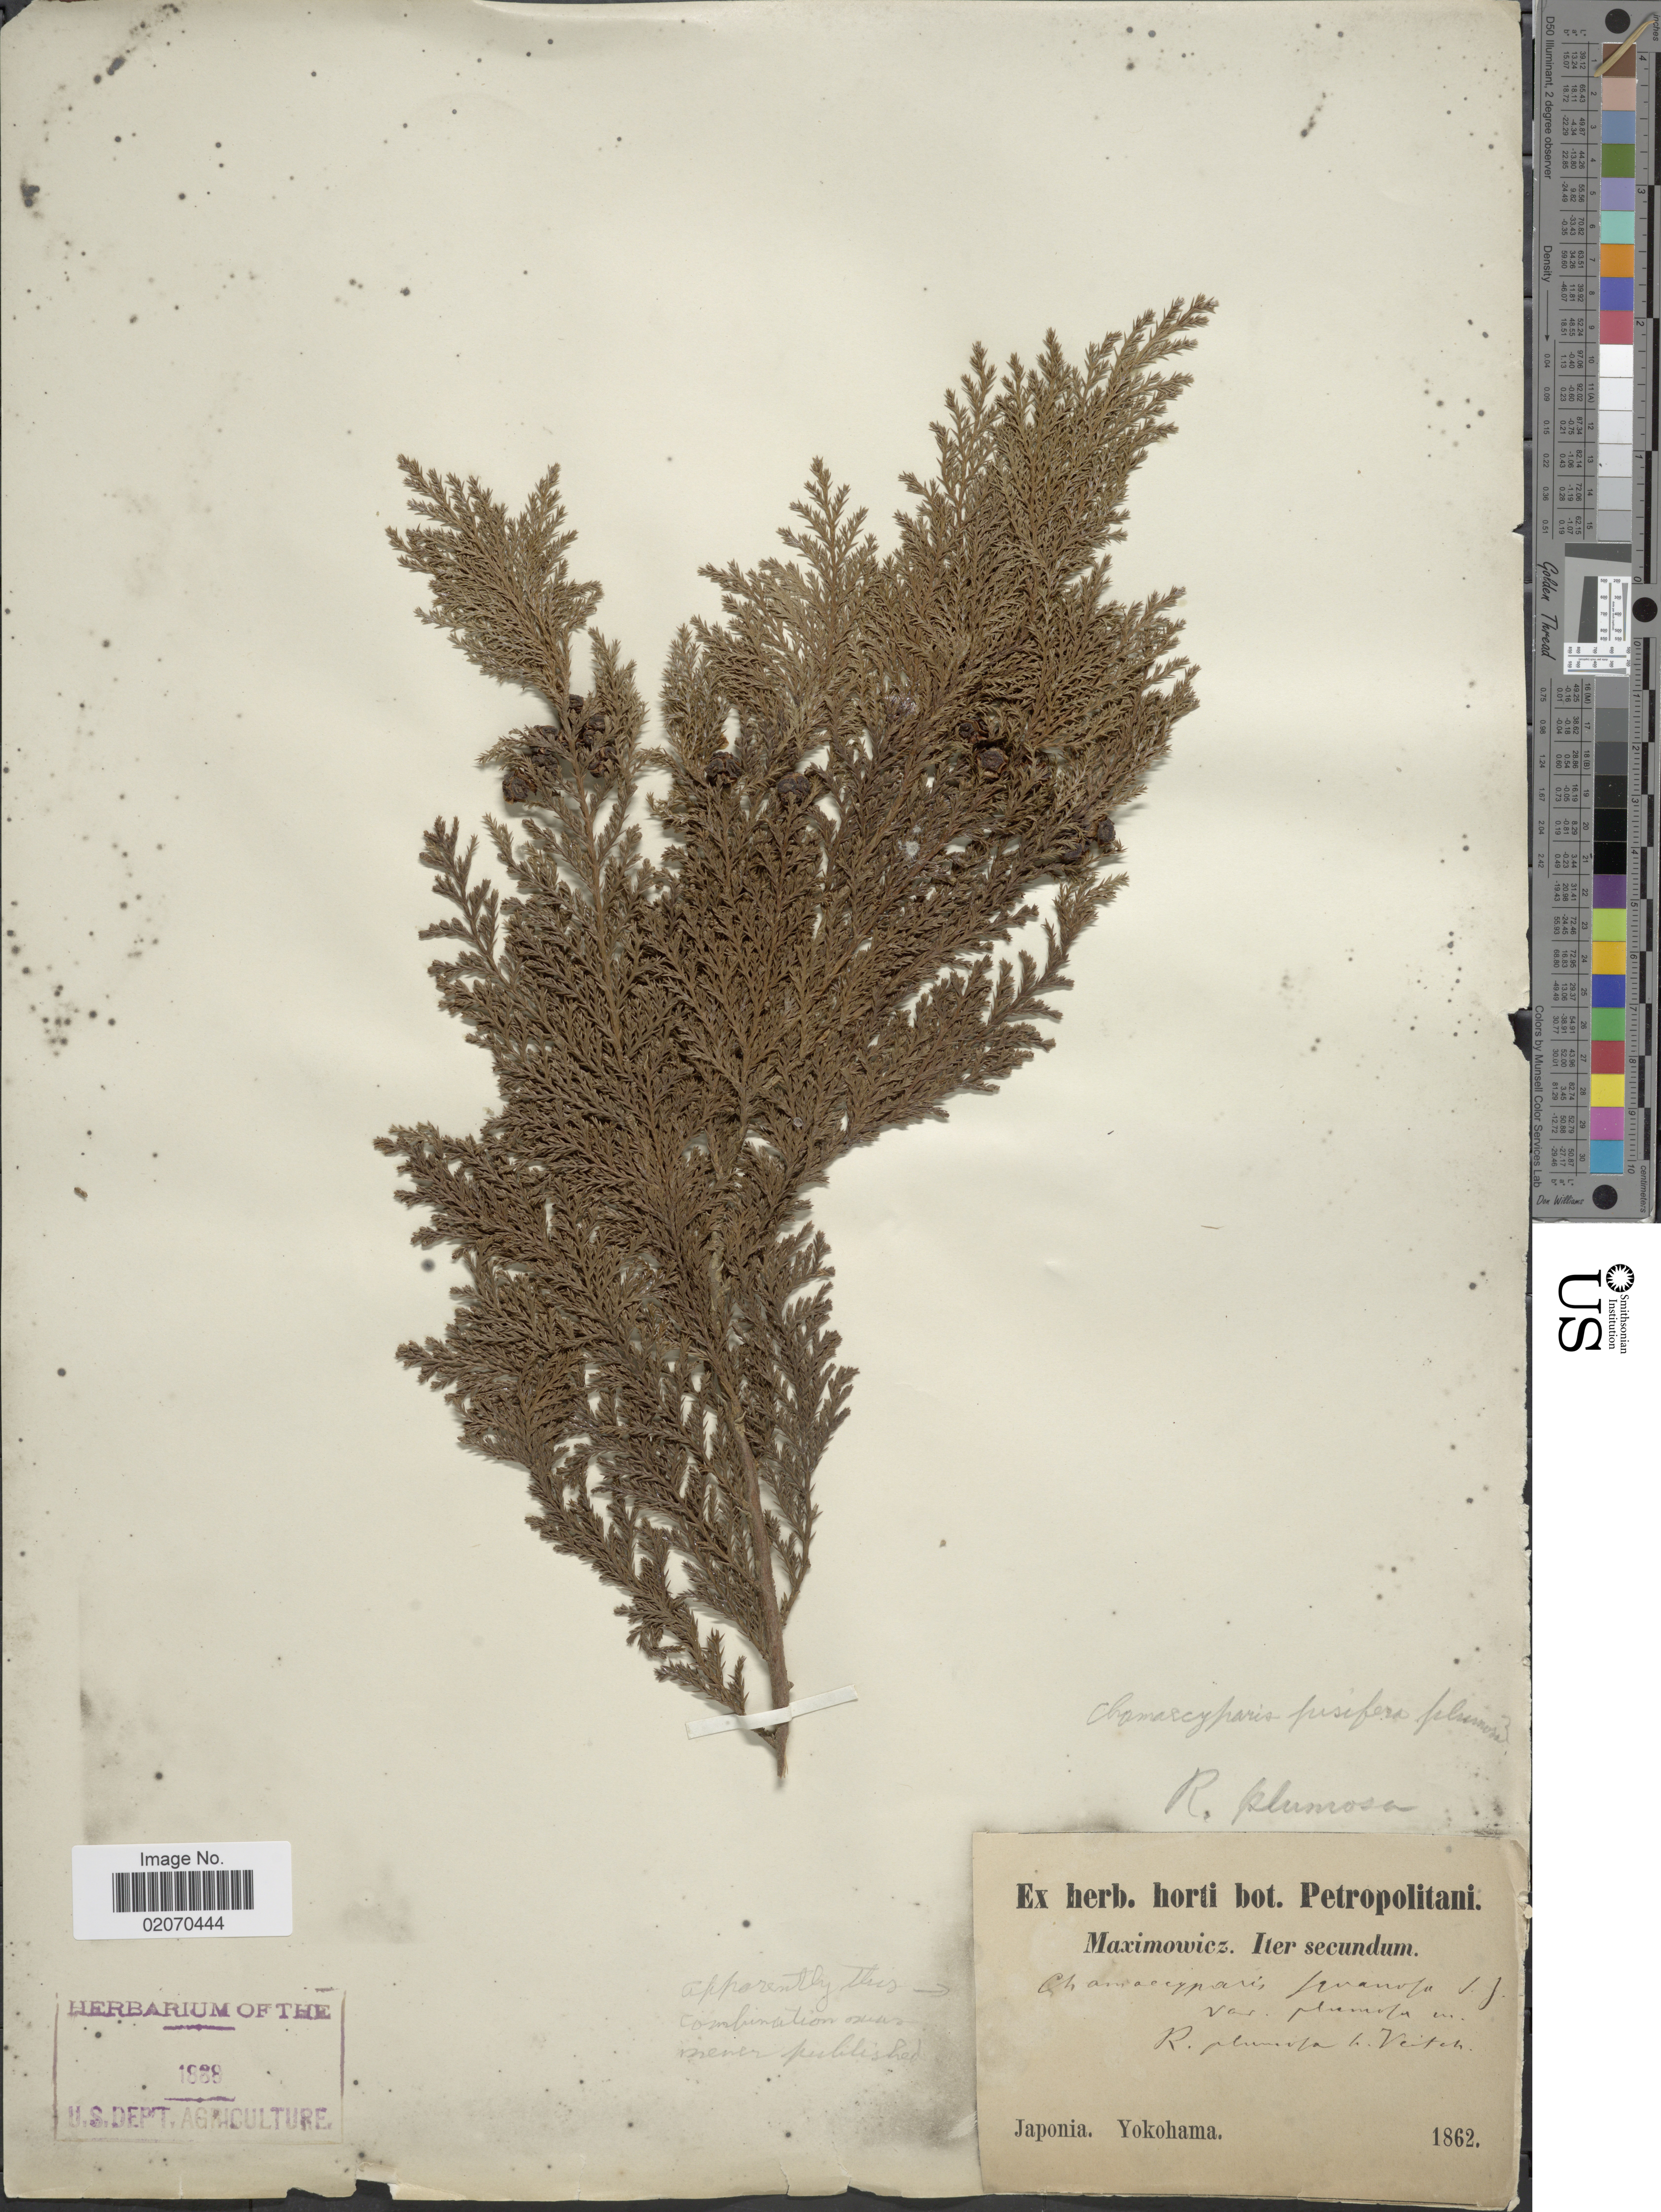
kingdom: Plantae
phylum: Tracheophyta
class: Pinopsida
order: Pinales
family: Cupressaceae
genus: Chamaecyparis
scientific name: Chamaecyparis pisifera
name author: (Siebold & Zucc.) Endl.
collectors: Maximowicz, --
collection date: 1862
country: Japan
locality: Yokohama